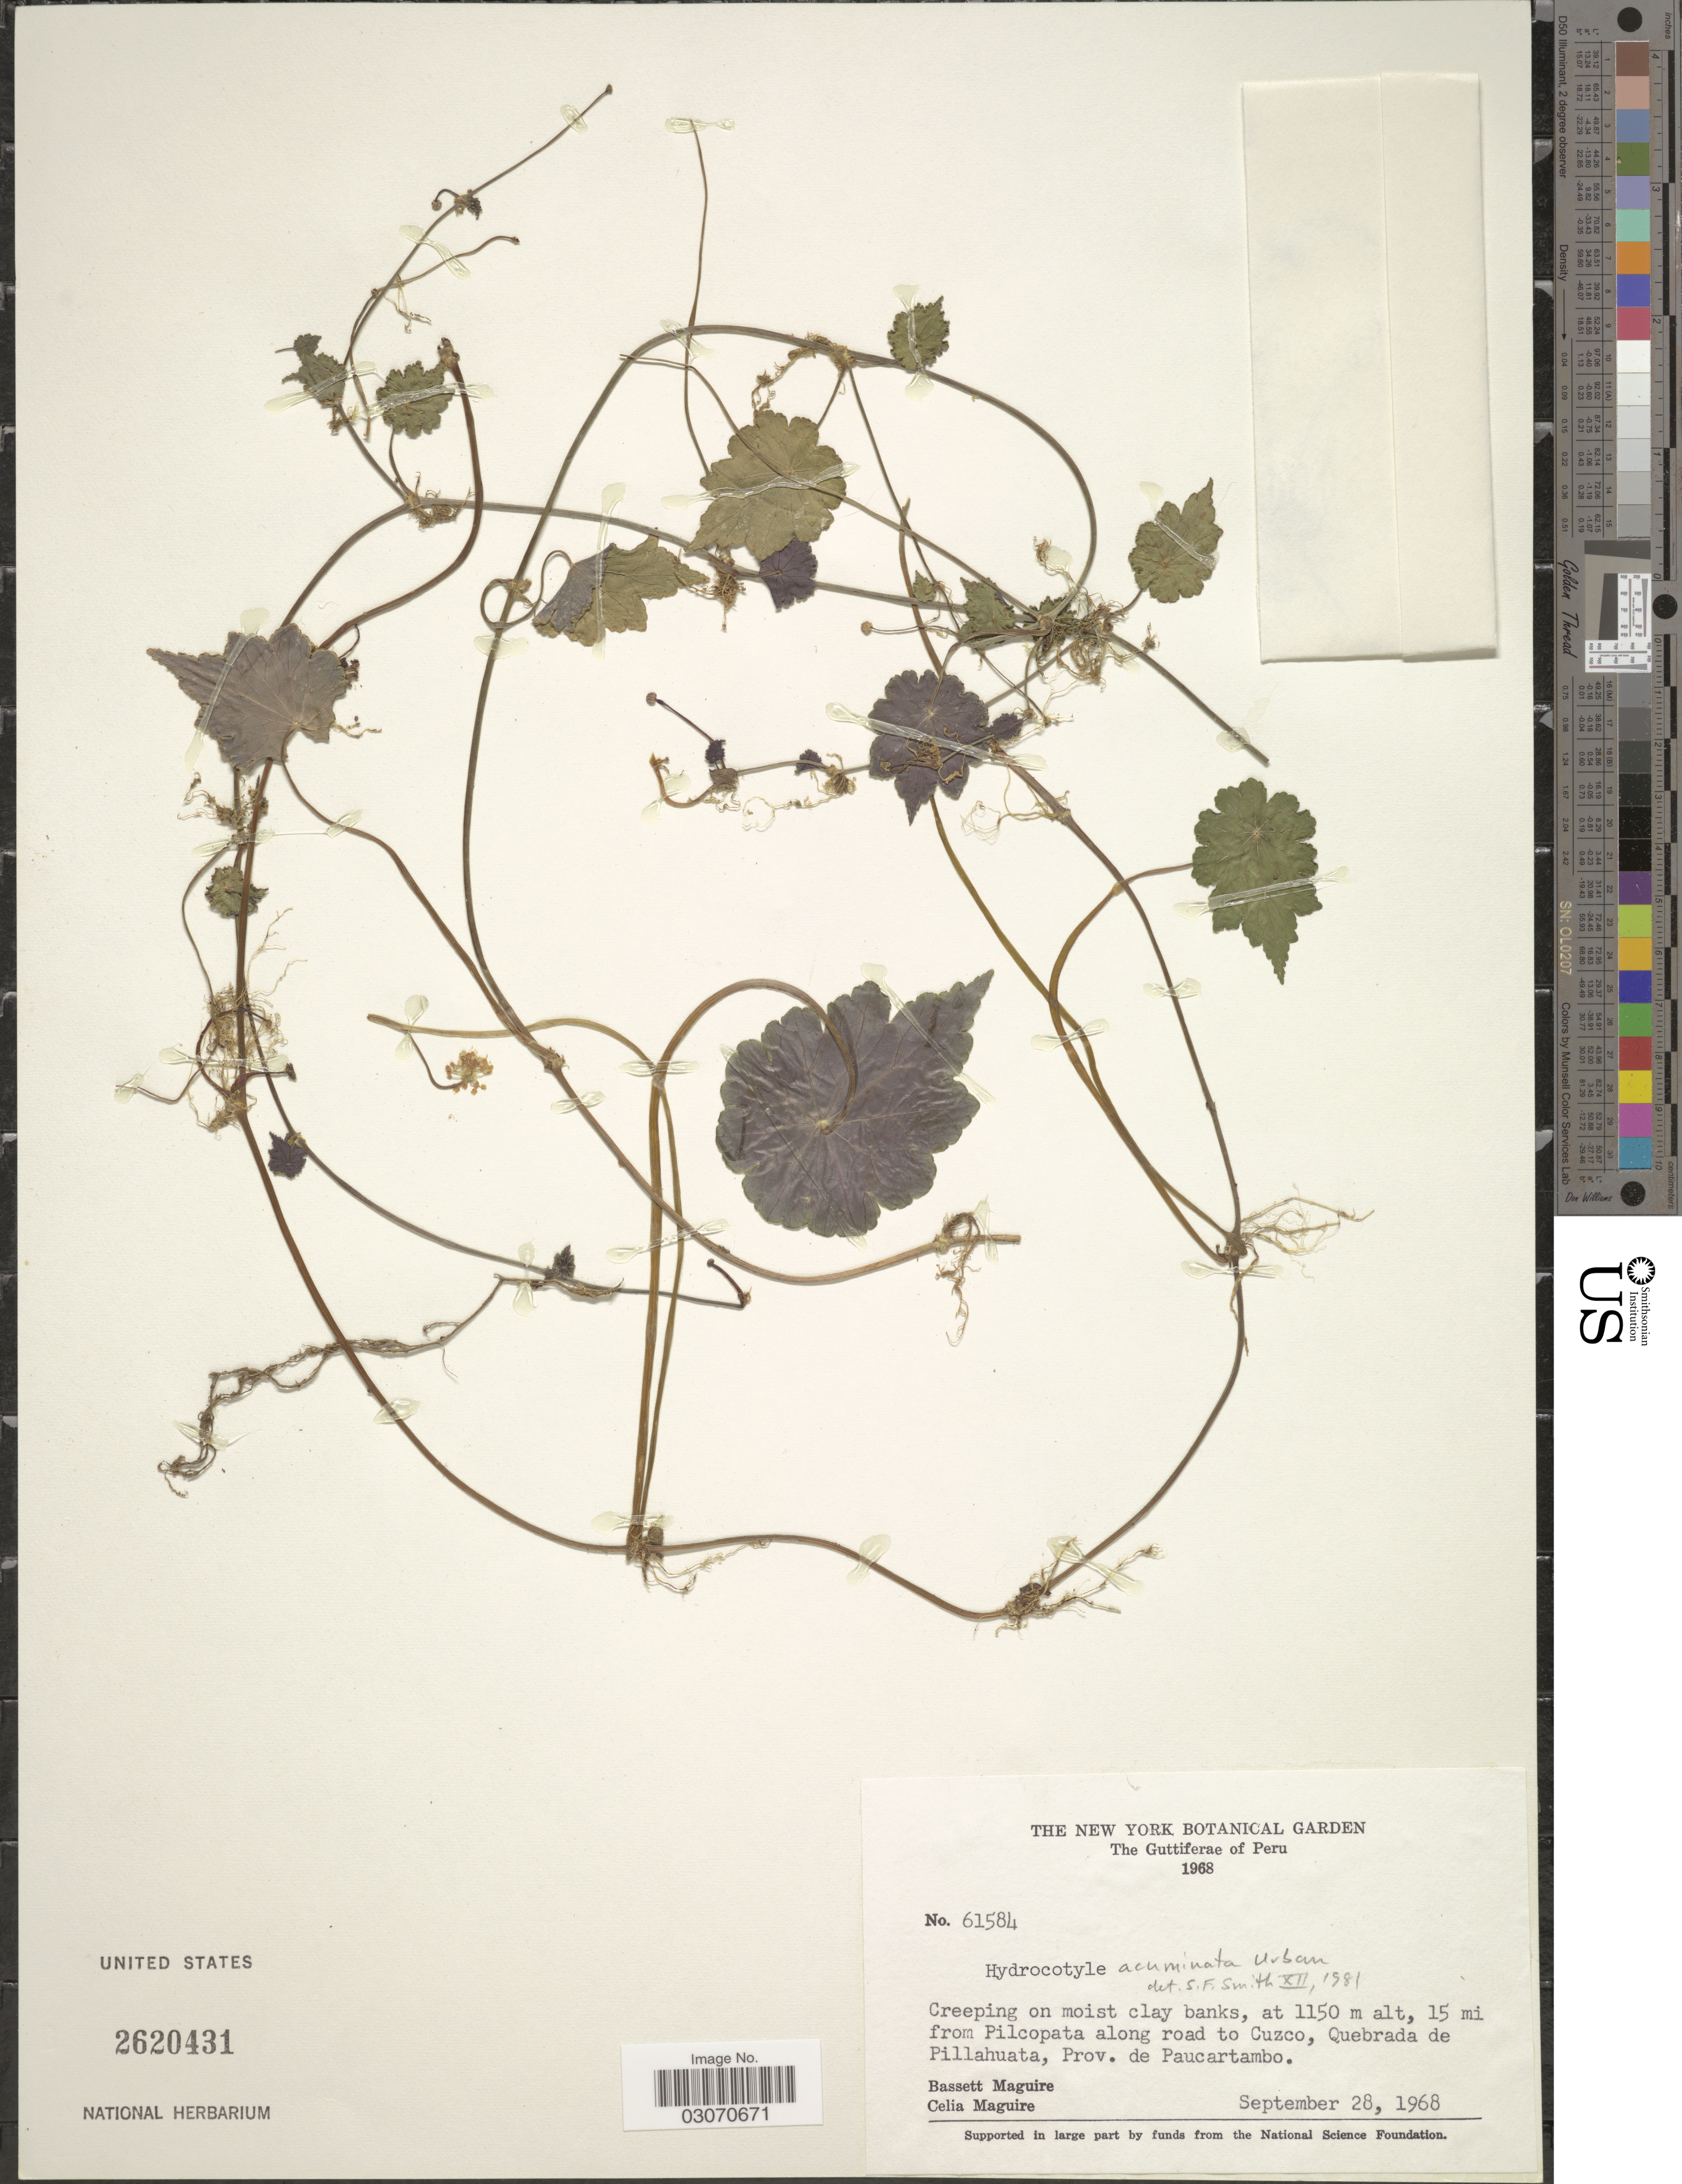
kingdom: Plantae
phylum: Tracheophyta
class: Magnoliopsida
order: Apiales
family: Araliaceae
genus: Hydrocotyle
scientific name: Hydrocotyle acuminata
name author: Urb.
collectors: B. Maguire & C. K. Maguire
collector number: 61584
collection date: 1968-09-28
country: Peru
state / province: Cusco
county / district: Paucartambo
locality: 15 mi from Pilcopata along road to Cuzco, Quebrada de Pillahuata,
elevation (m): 1150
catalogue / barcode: US 2620431